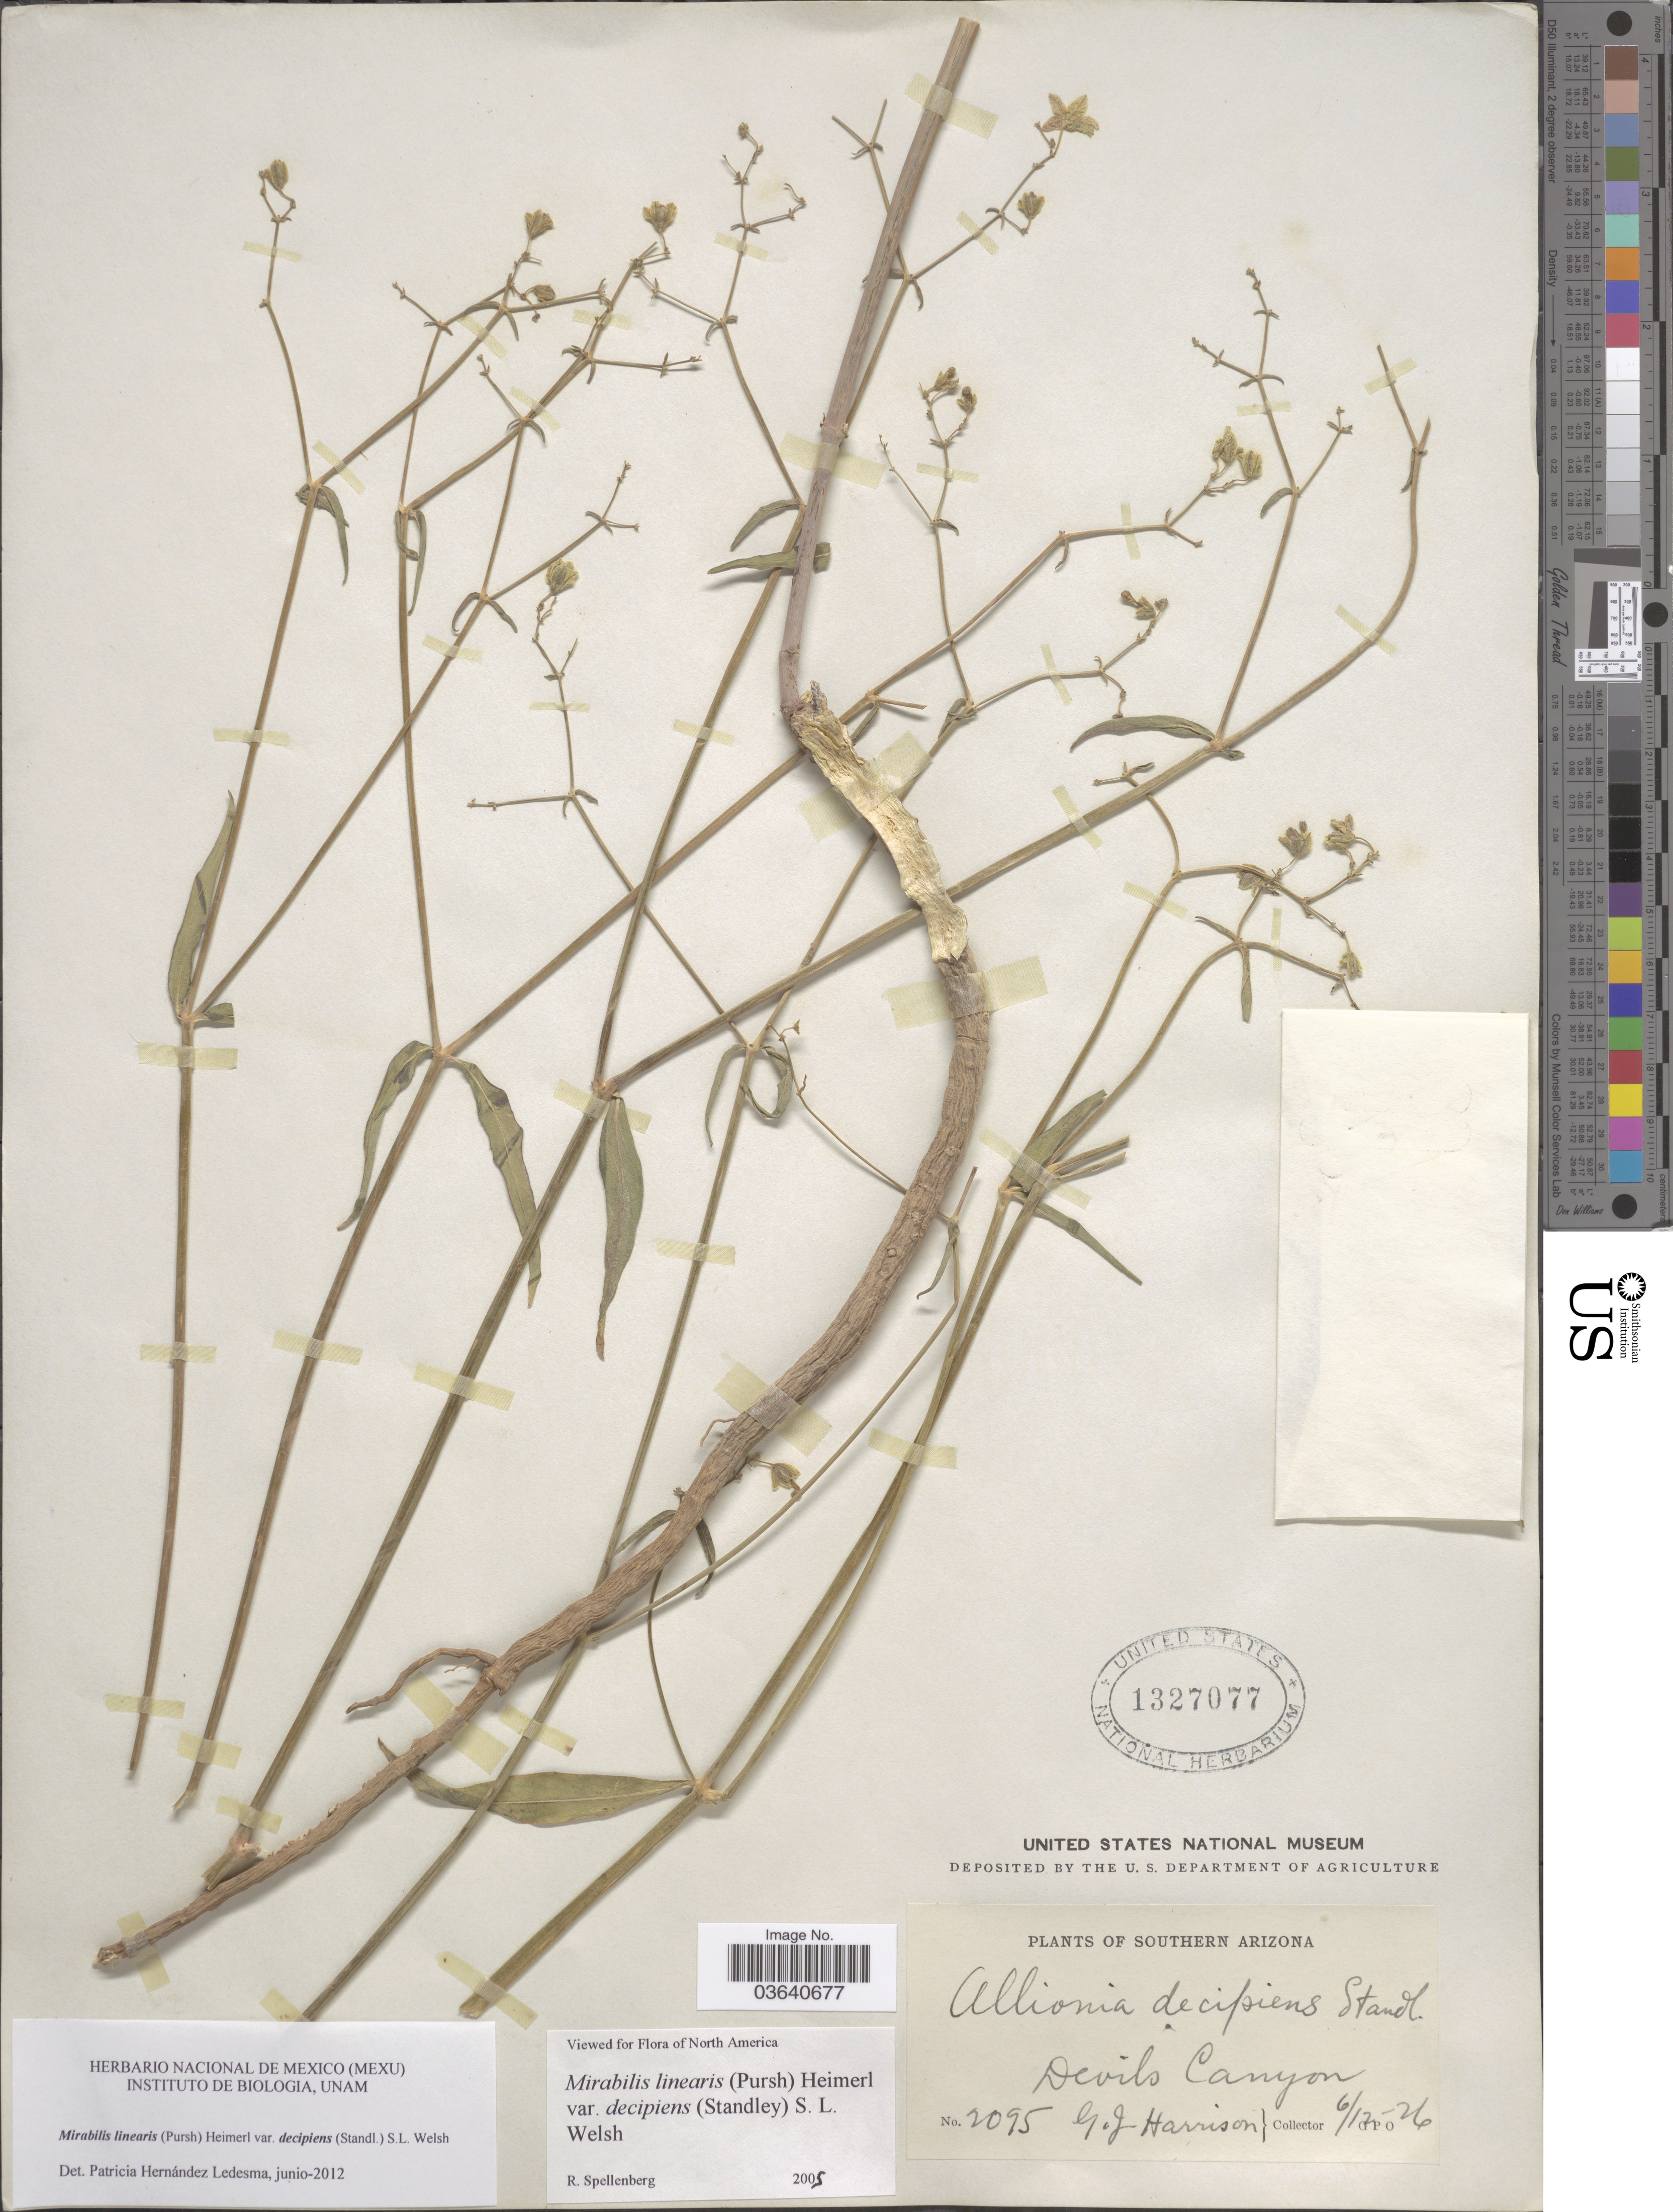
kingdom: Plantae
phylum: Tracheophyta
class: Magnoliopsida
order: Caryophyllales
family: Nyctaginaceae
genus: Mirabilis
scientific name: Mirabilis linearis var. decipiens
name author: (Standl.) S.L. Welsh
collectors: G. J. Harrison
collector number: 2095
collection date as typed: Transcribed d/m/y: 12/6/26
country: United States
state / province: Arizona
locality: Southern Arizona. Devils Canyon.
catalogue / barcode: US 1327077